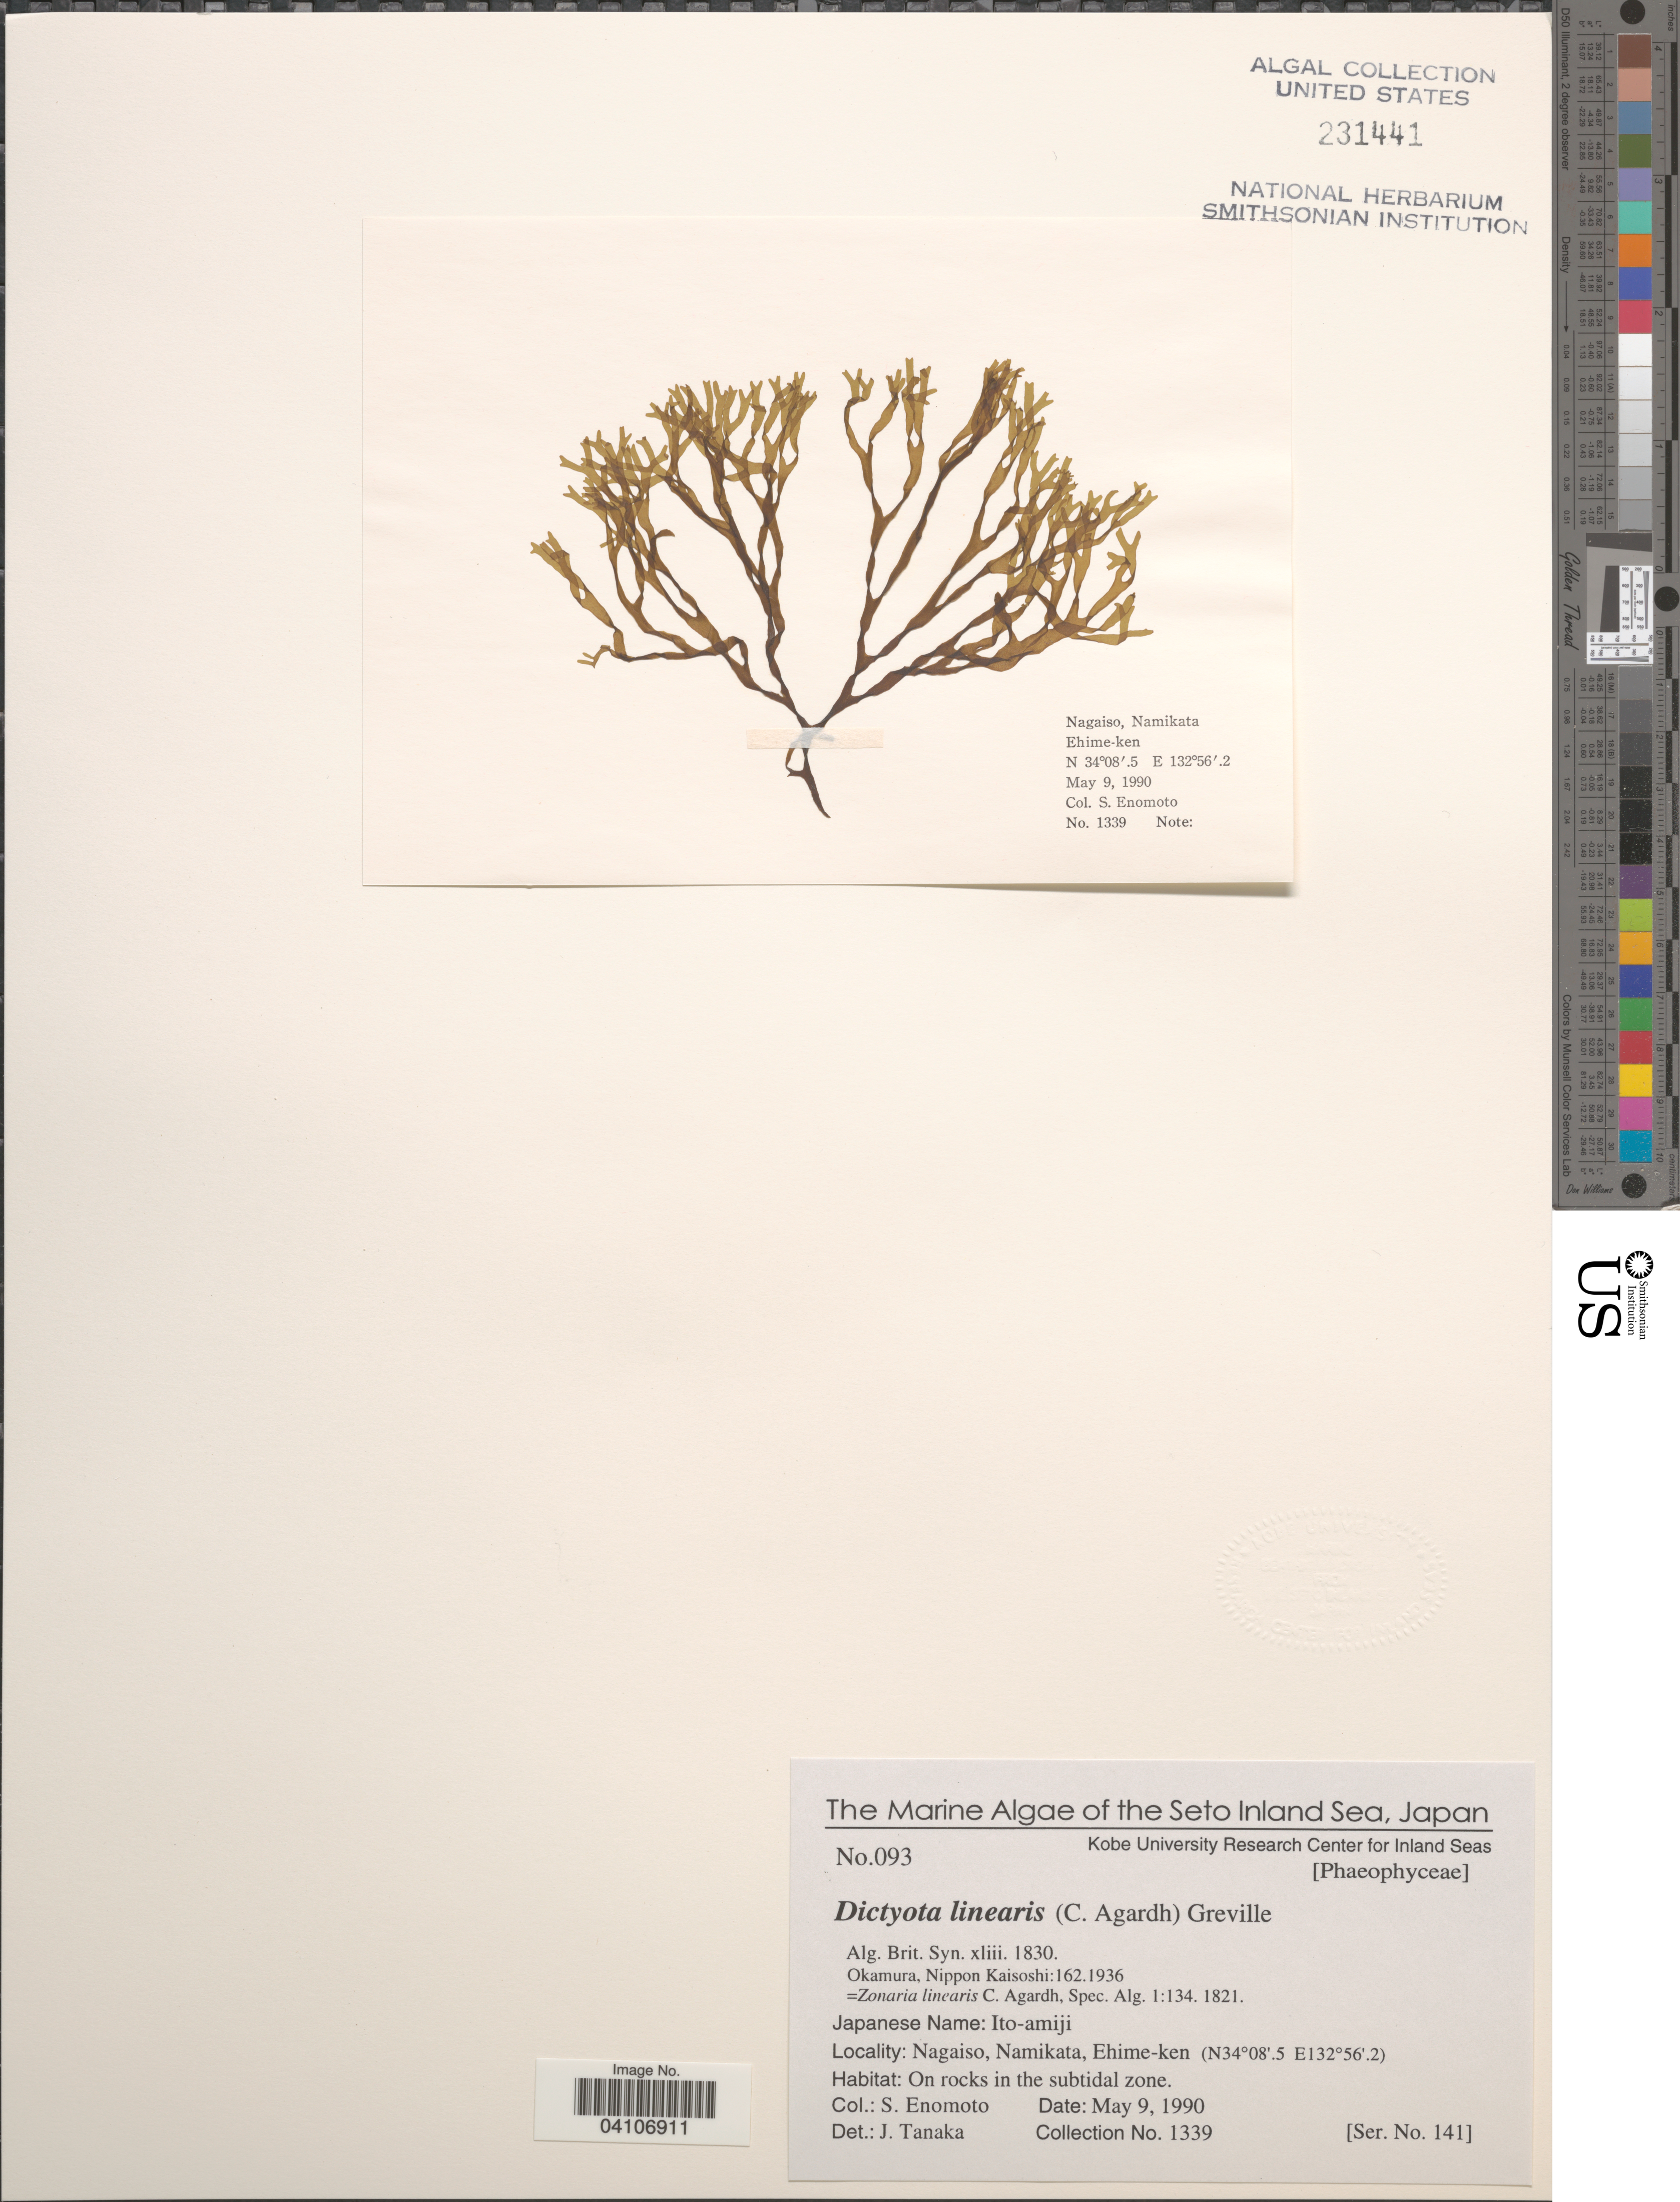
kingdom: Chromista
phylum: Ochrophyta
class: Phaeophyceae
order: Dictyotales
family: Dictyotaceae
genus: Dictyota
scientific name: Dictyota linearis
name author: (C. Agardh) Grev.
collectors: S. Enomoto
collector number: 1339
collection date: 1990-05-09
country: Japan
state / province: Ehime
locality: The Seto Inland Sea. Nagaiso, Namikata, Ehime-ken. On rocks in the subtidal zone.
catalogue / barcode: US 231441